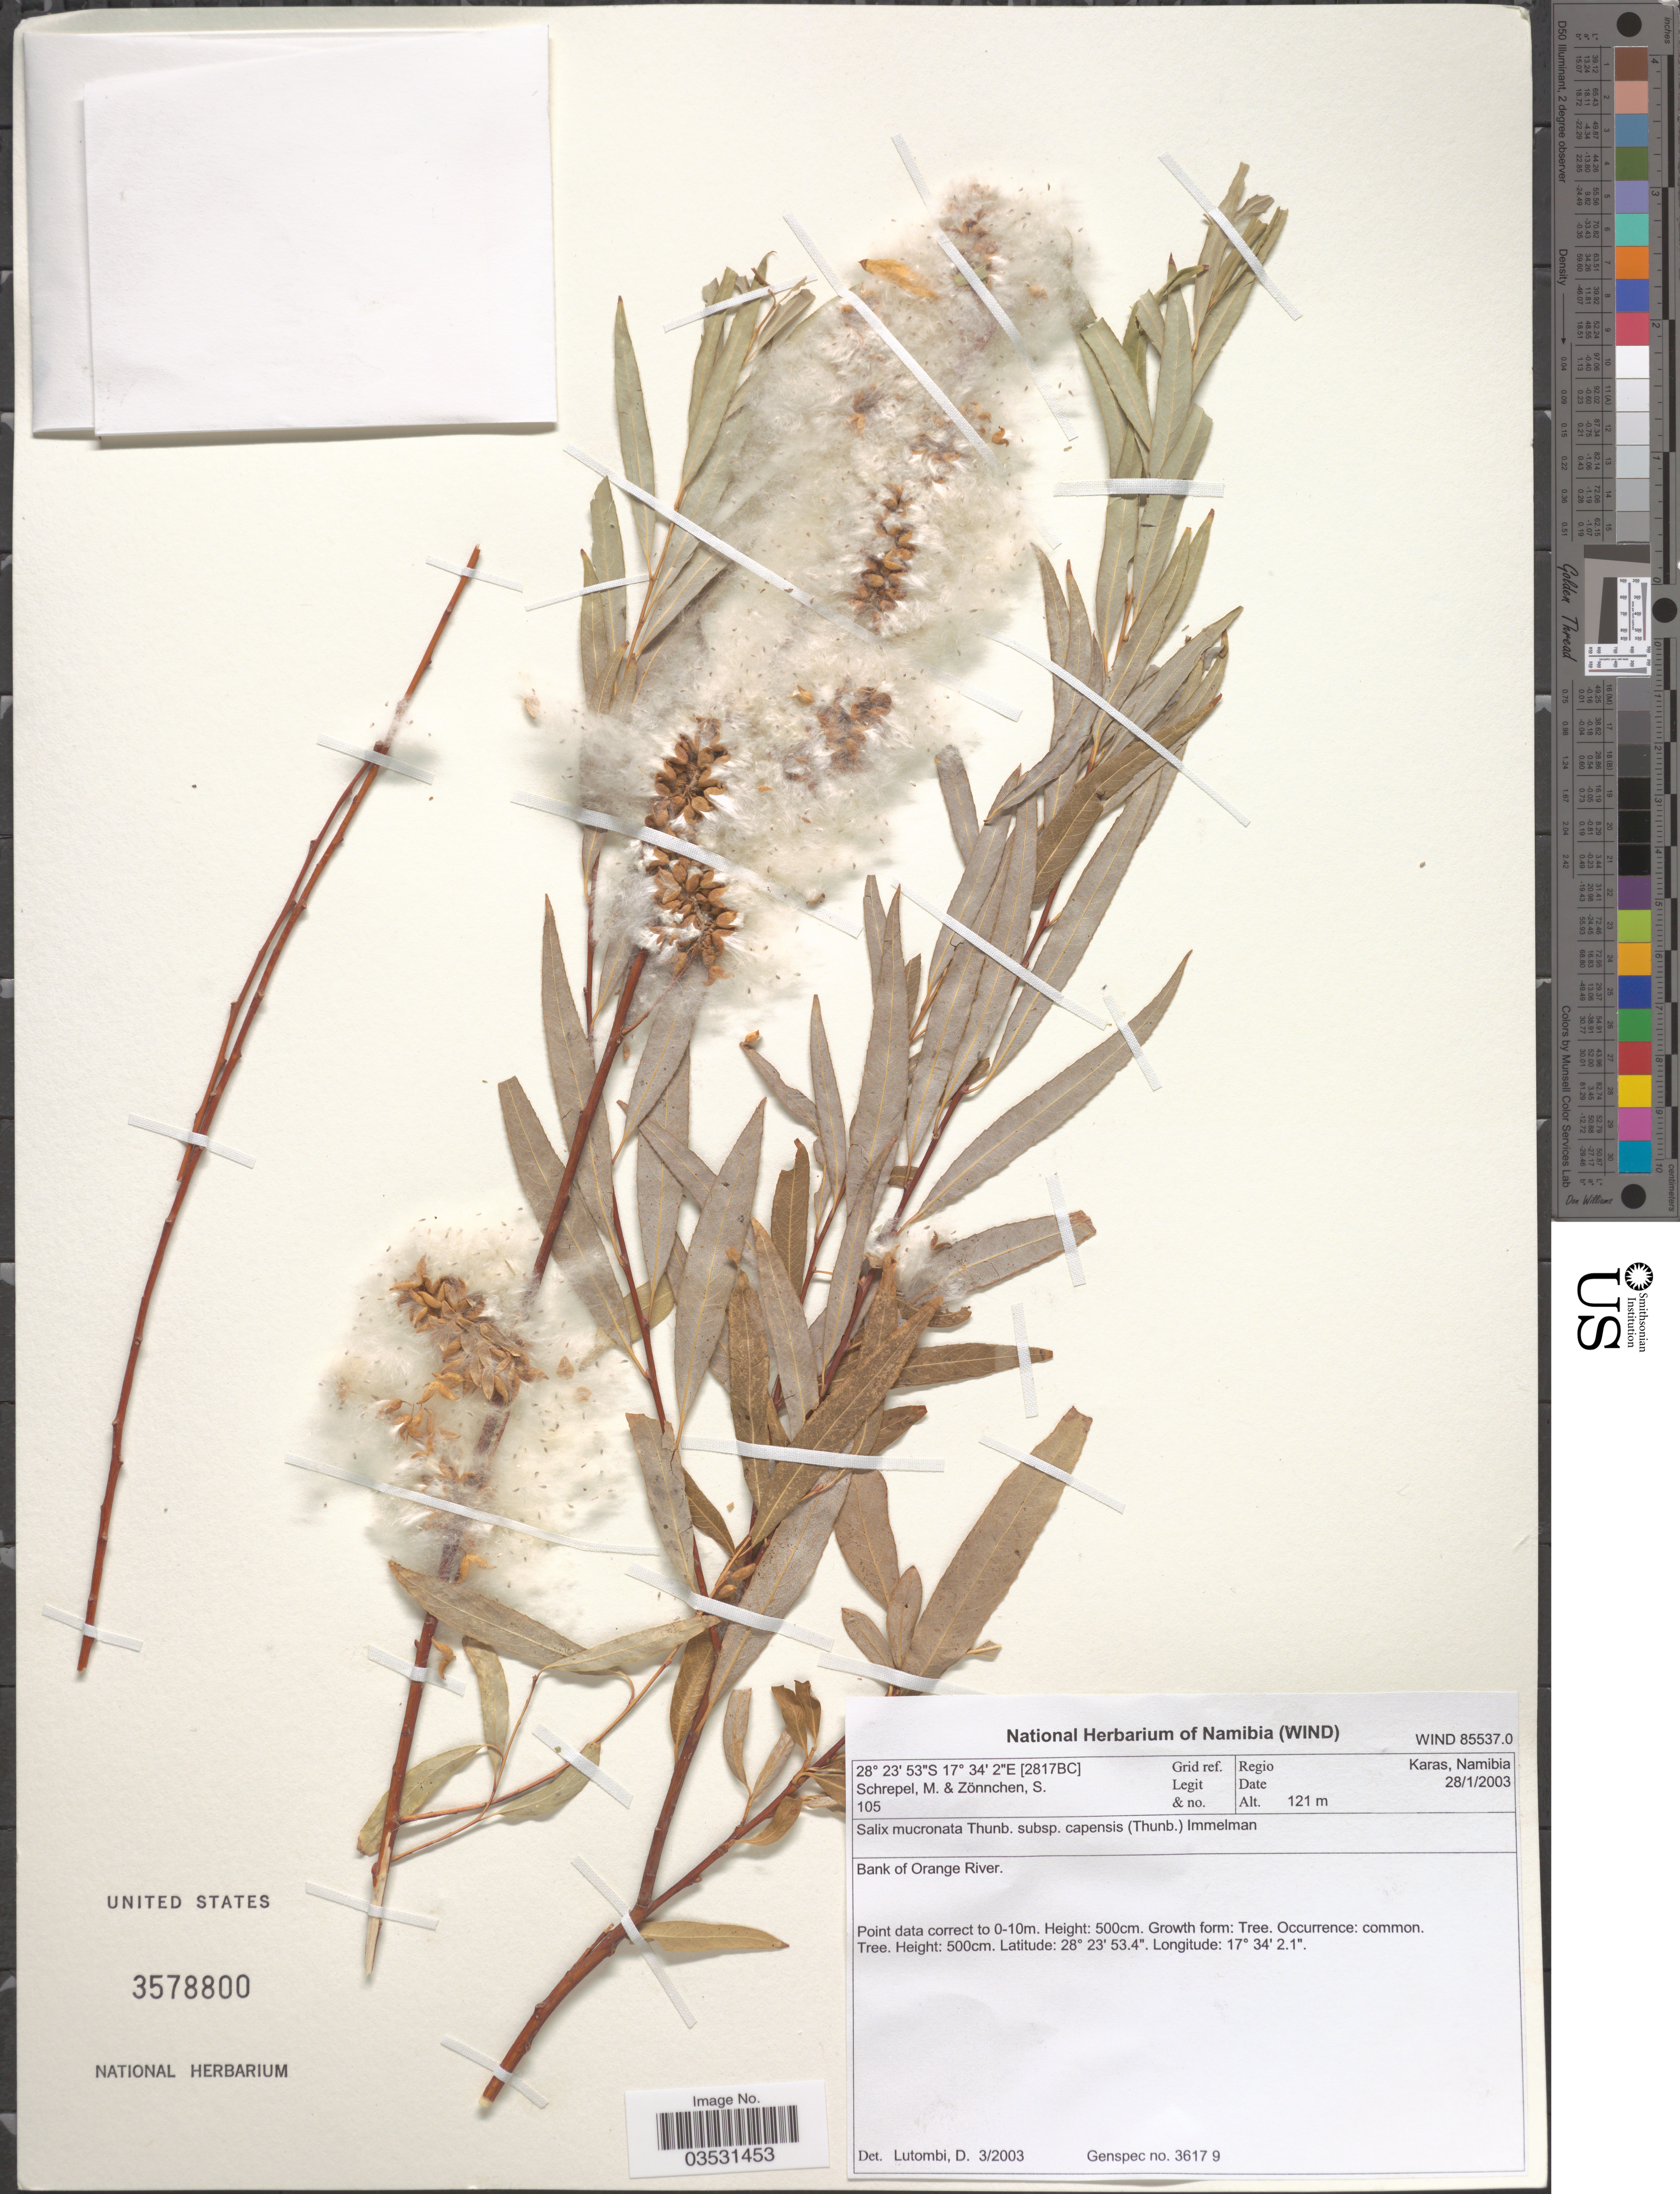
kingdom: Plantae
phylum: Tracheophyta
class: Magnoliopsida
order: Malpighiales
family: Salicaceae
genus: Salix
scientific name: Salix mucronata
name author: Thunb.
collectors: M. Schrepel & S. Zonnchen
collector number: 105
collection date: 2003-01-28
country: Namibia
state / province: Karas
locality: [2817BC] Grid ref. Regio Karas. Bank of Okavango River.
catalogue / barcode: US 3578800